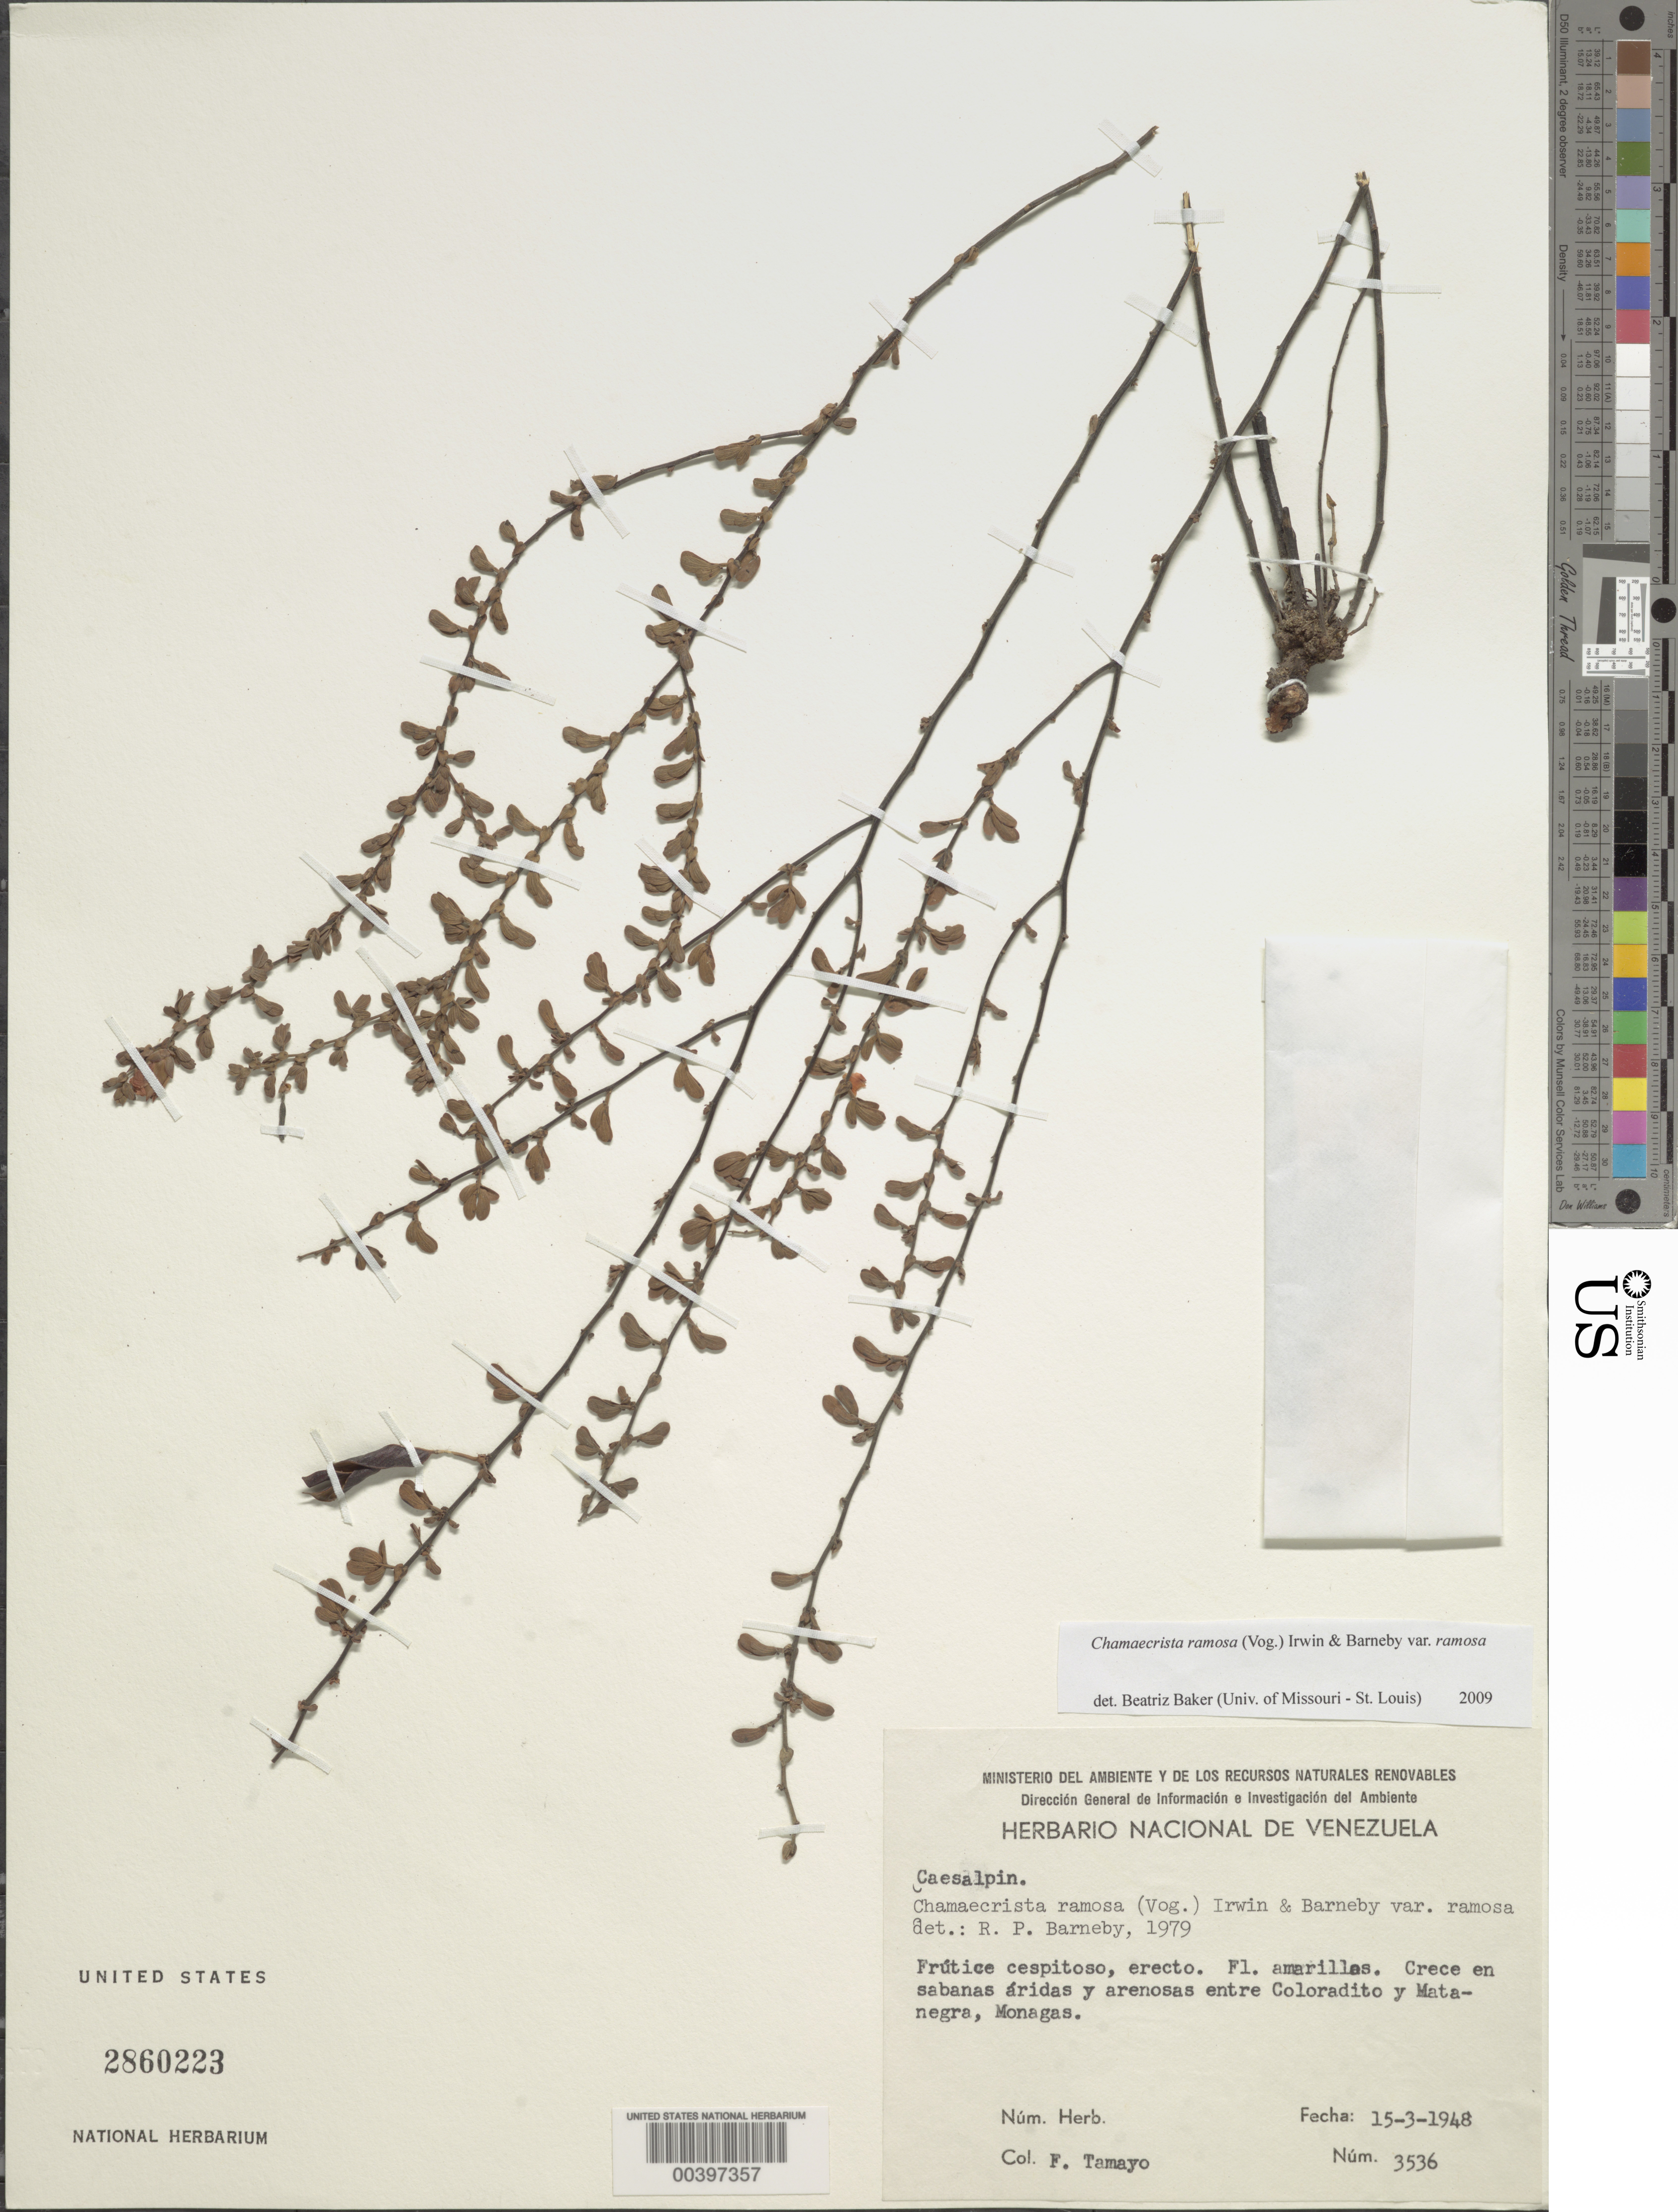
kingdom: Plantae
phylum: Tracheophyta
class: Magnoliopsida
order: Fabales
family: Fabaceae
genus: Chamaecrista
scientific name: Chamaecrista ramosa var. ramosa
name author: (Vogel) H.S. Irwin & Barneby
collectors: F. Tamayo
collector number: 3536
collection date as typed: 15 Mar 1948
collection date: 1948-03-15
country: Venezuela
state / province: Monagas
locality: Entre Coloradito y Matanegra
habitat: Crece en sabanas aridas y arenosas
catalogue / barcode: US 2860223